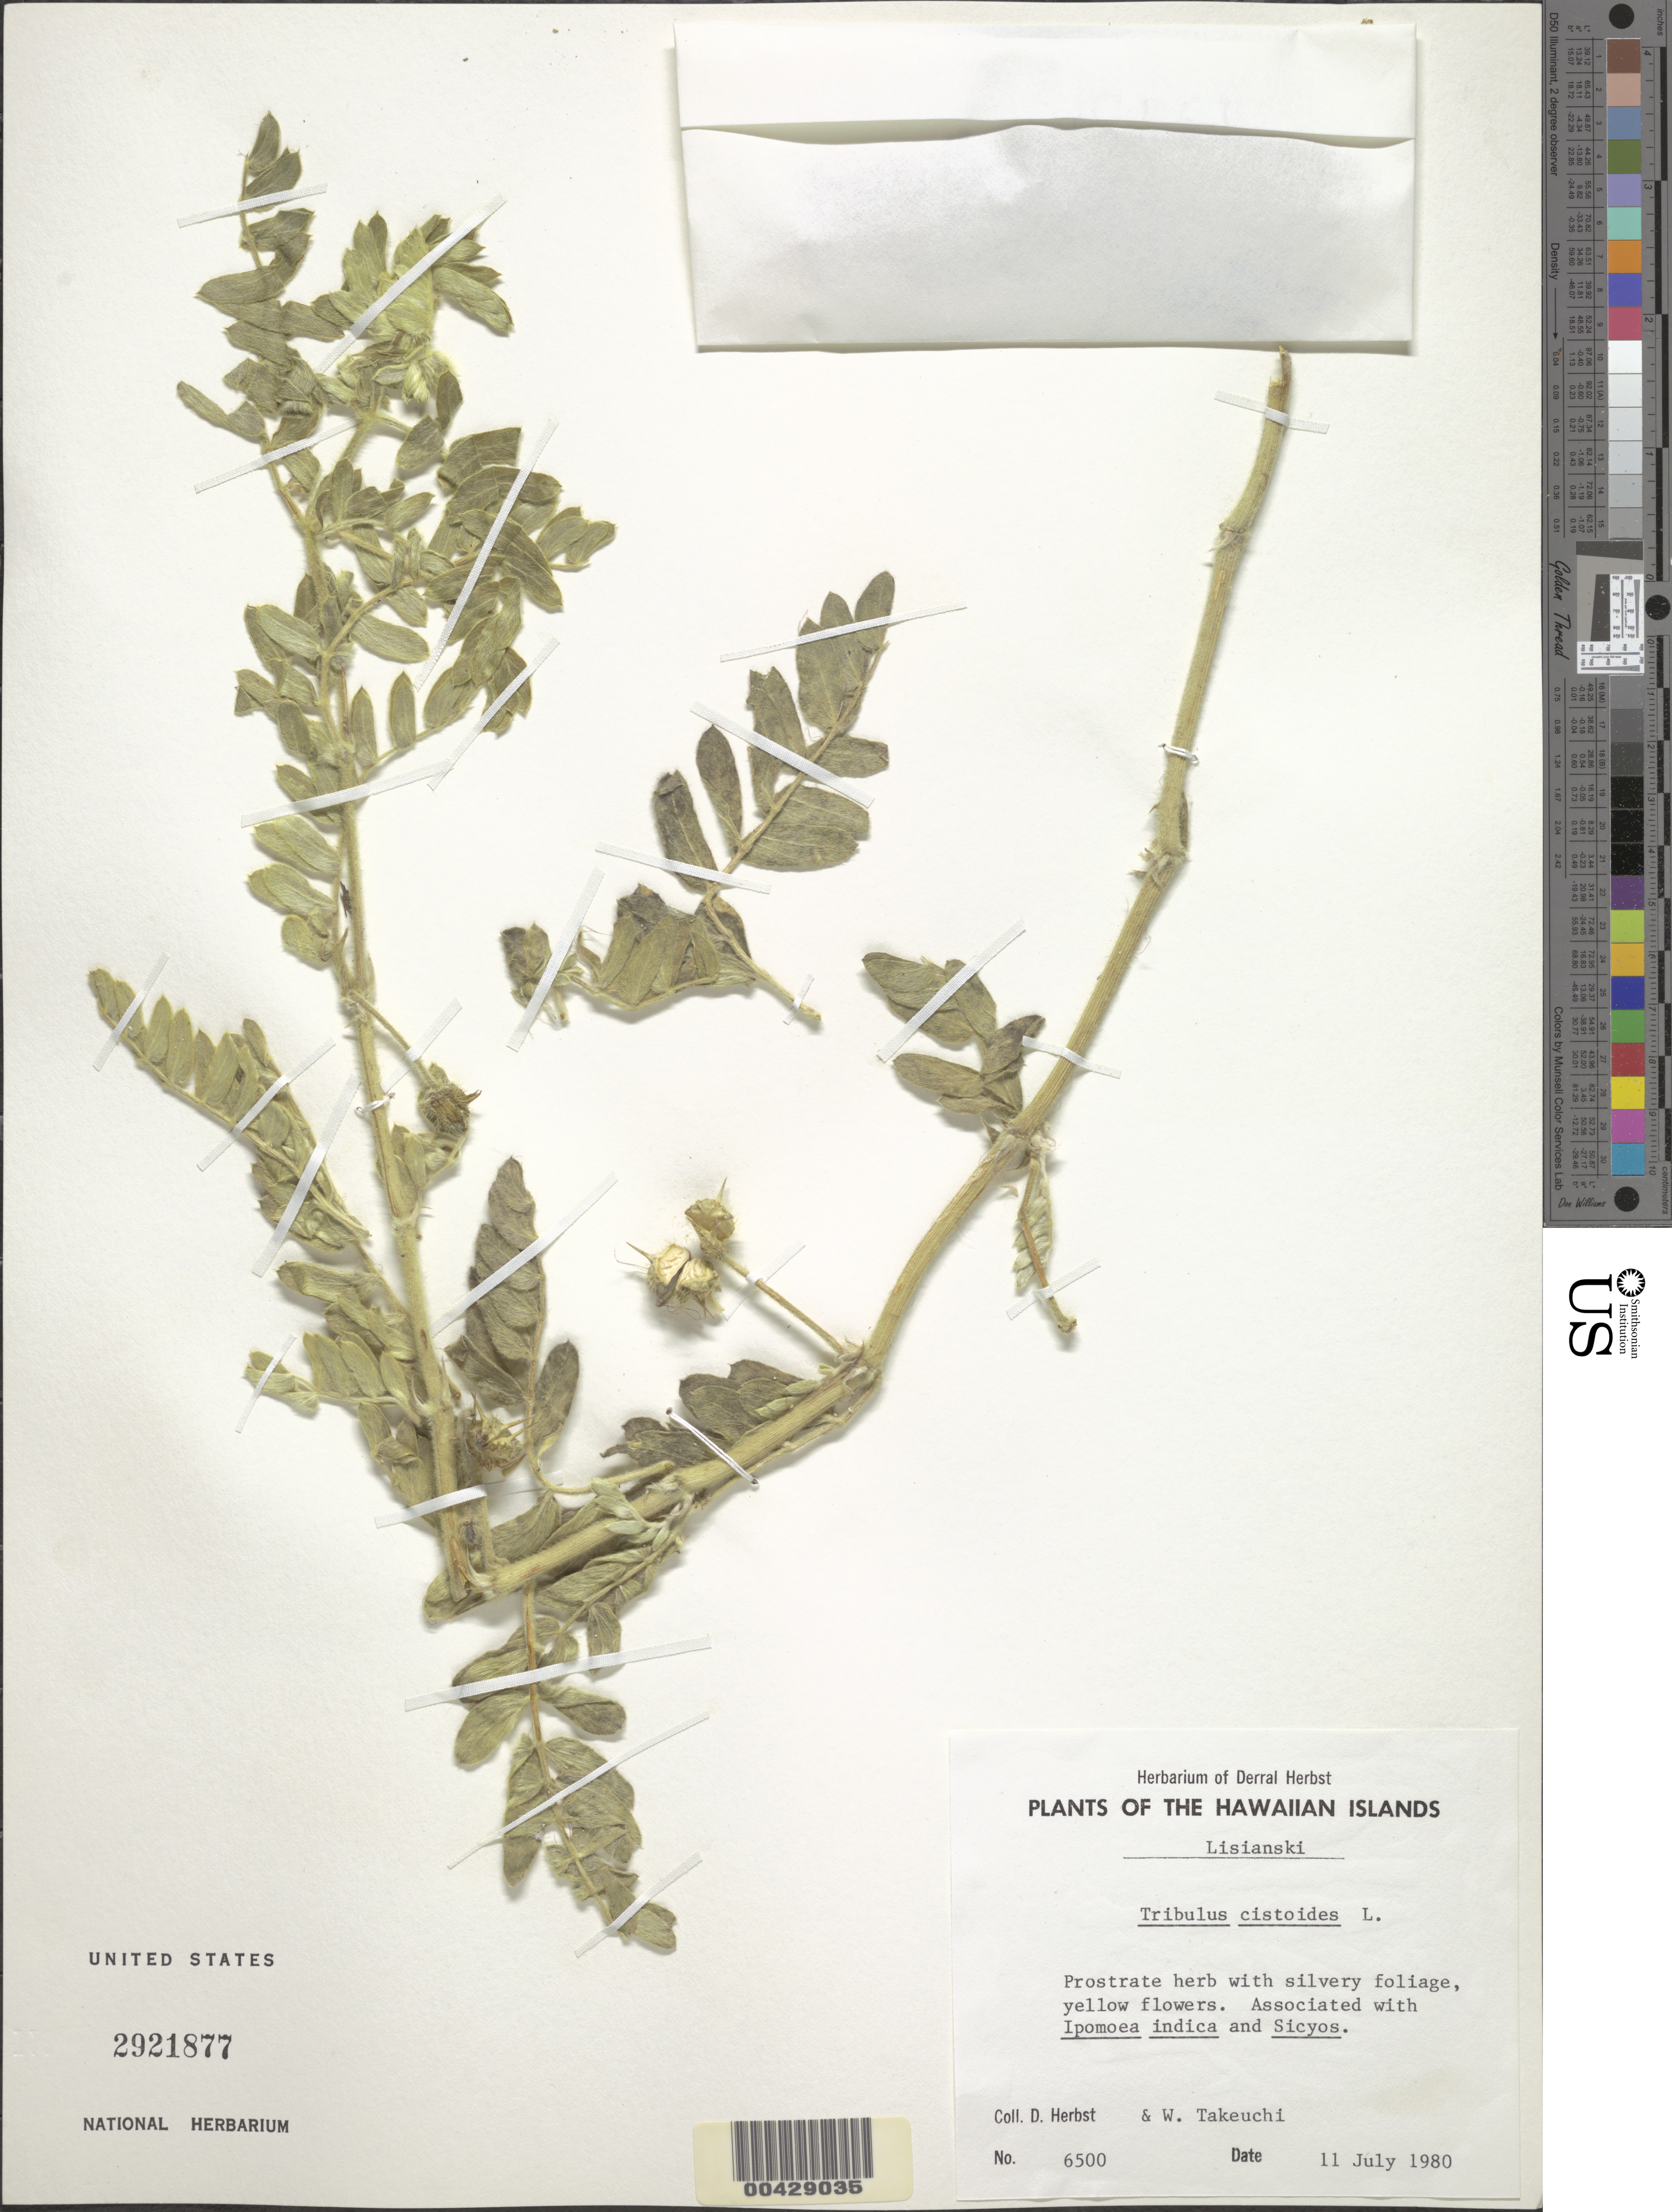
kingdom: Plantae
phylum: Tracheophyta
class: Magnoliopsida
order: Zygophyllales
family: Zygophyllaceae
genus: Tribulus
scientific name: Tribulus cistoides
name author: L.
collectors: D. R. Herbst & W. N. Takeuchi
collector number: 6500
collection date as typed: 11 Jul 1980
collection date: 1980-07-11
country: United States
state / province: Hawaii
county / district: Honolulu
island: Lisianski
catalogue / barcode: US 2921877